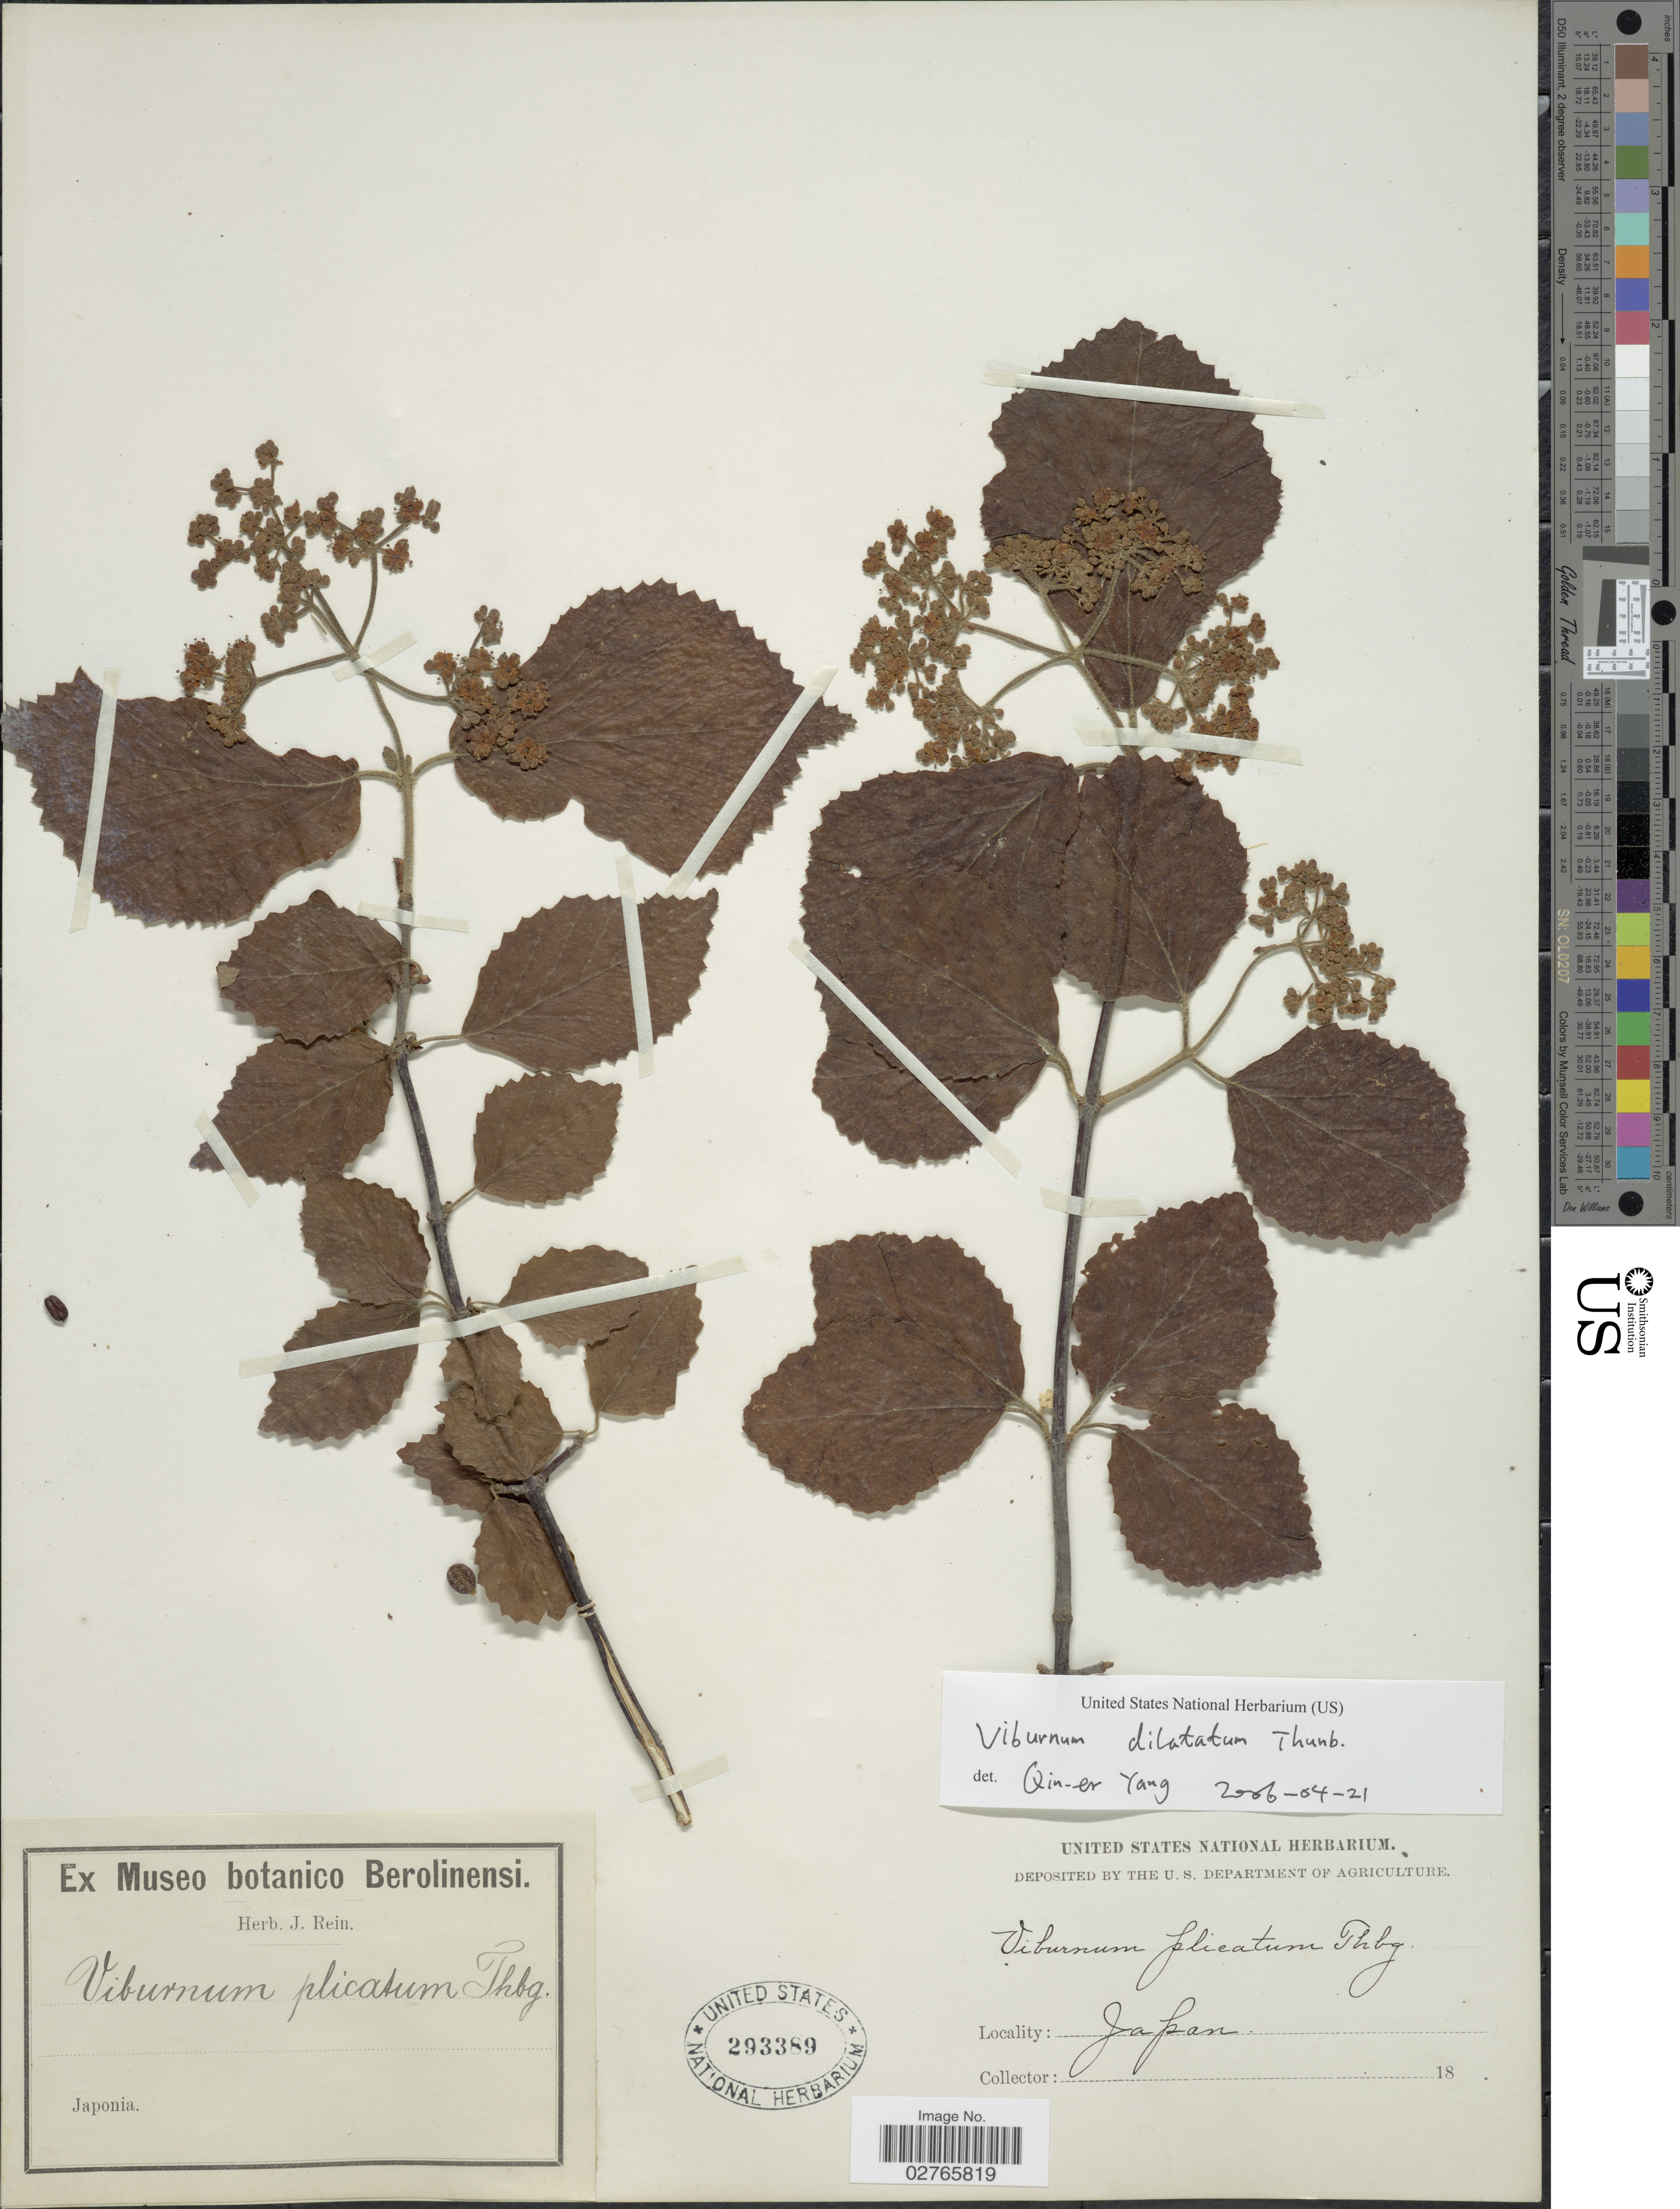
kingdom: Plantae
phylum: Tracheophyta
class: Magnoliopsida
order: Dipsacales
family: Viburnaceae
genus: Viburnum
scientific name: Viburnum dilatatum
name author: Thunb.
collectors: ex herb. J. Rein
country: Japan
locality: Japonia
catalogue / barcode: US 293389